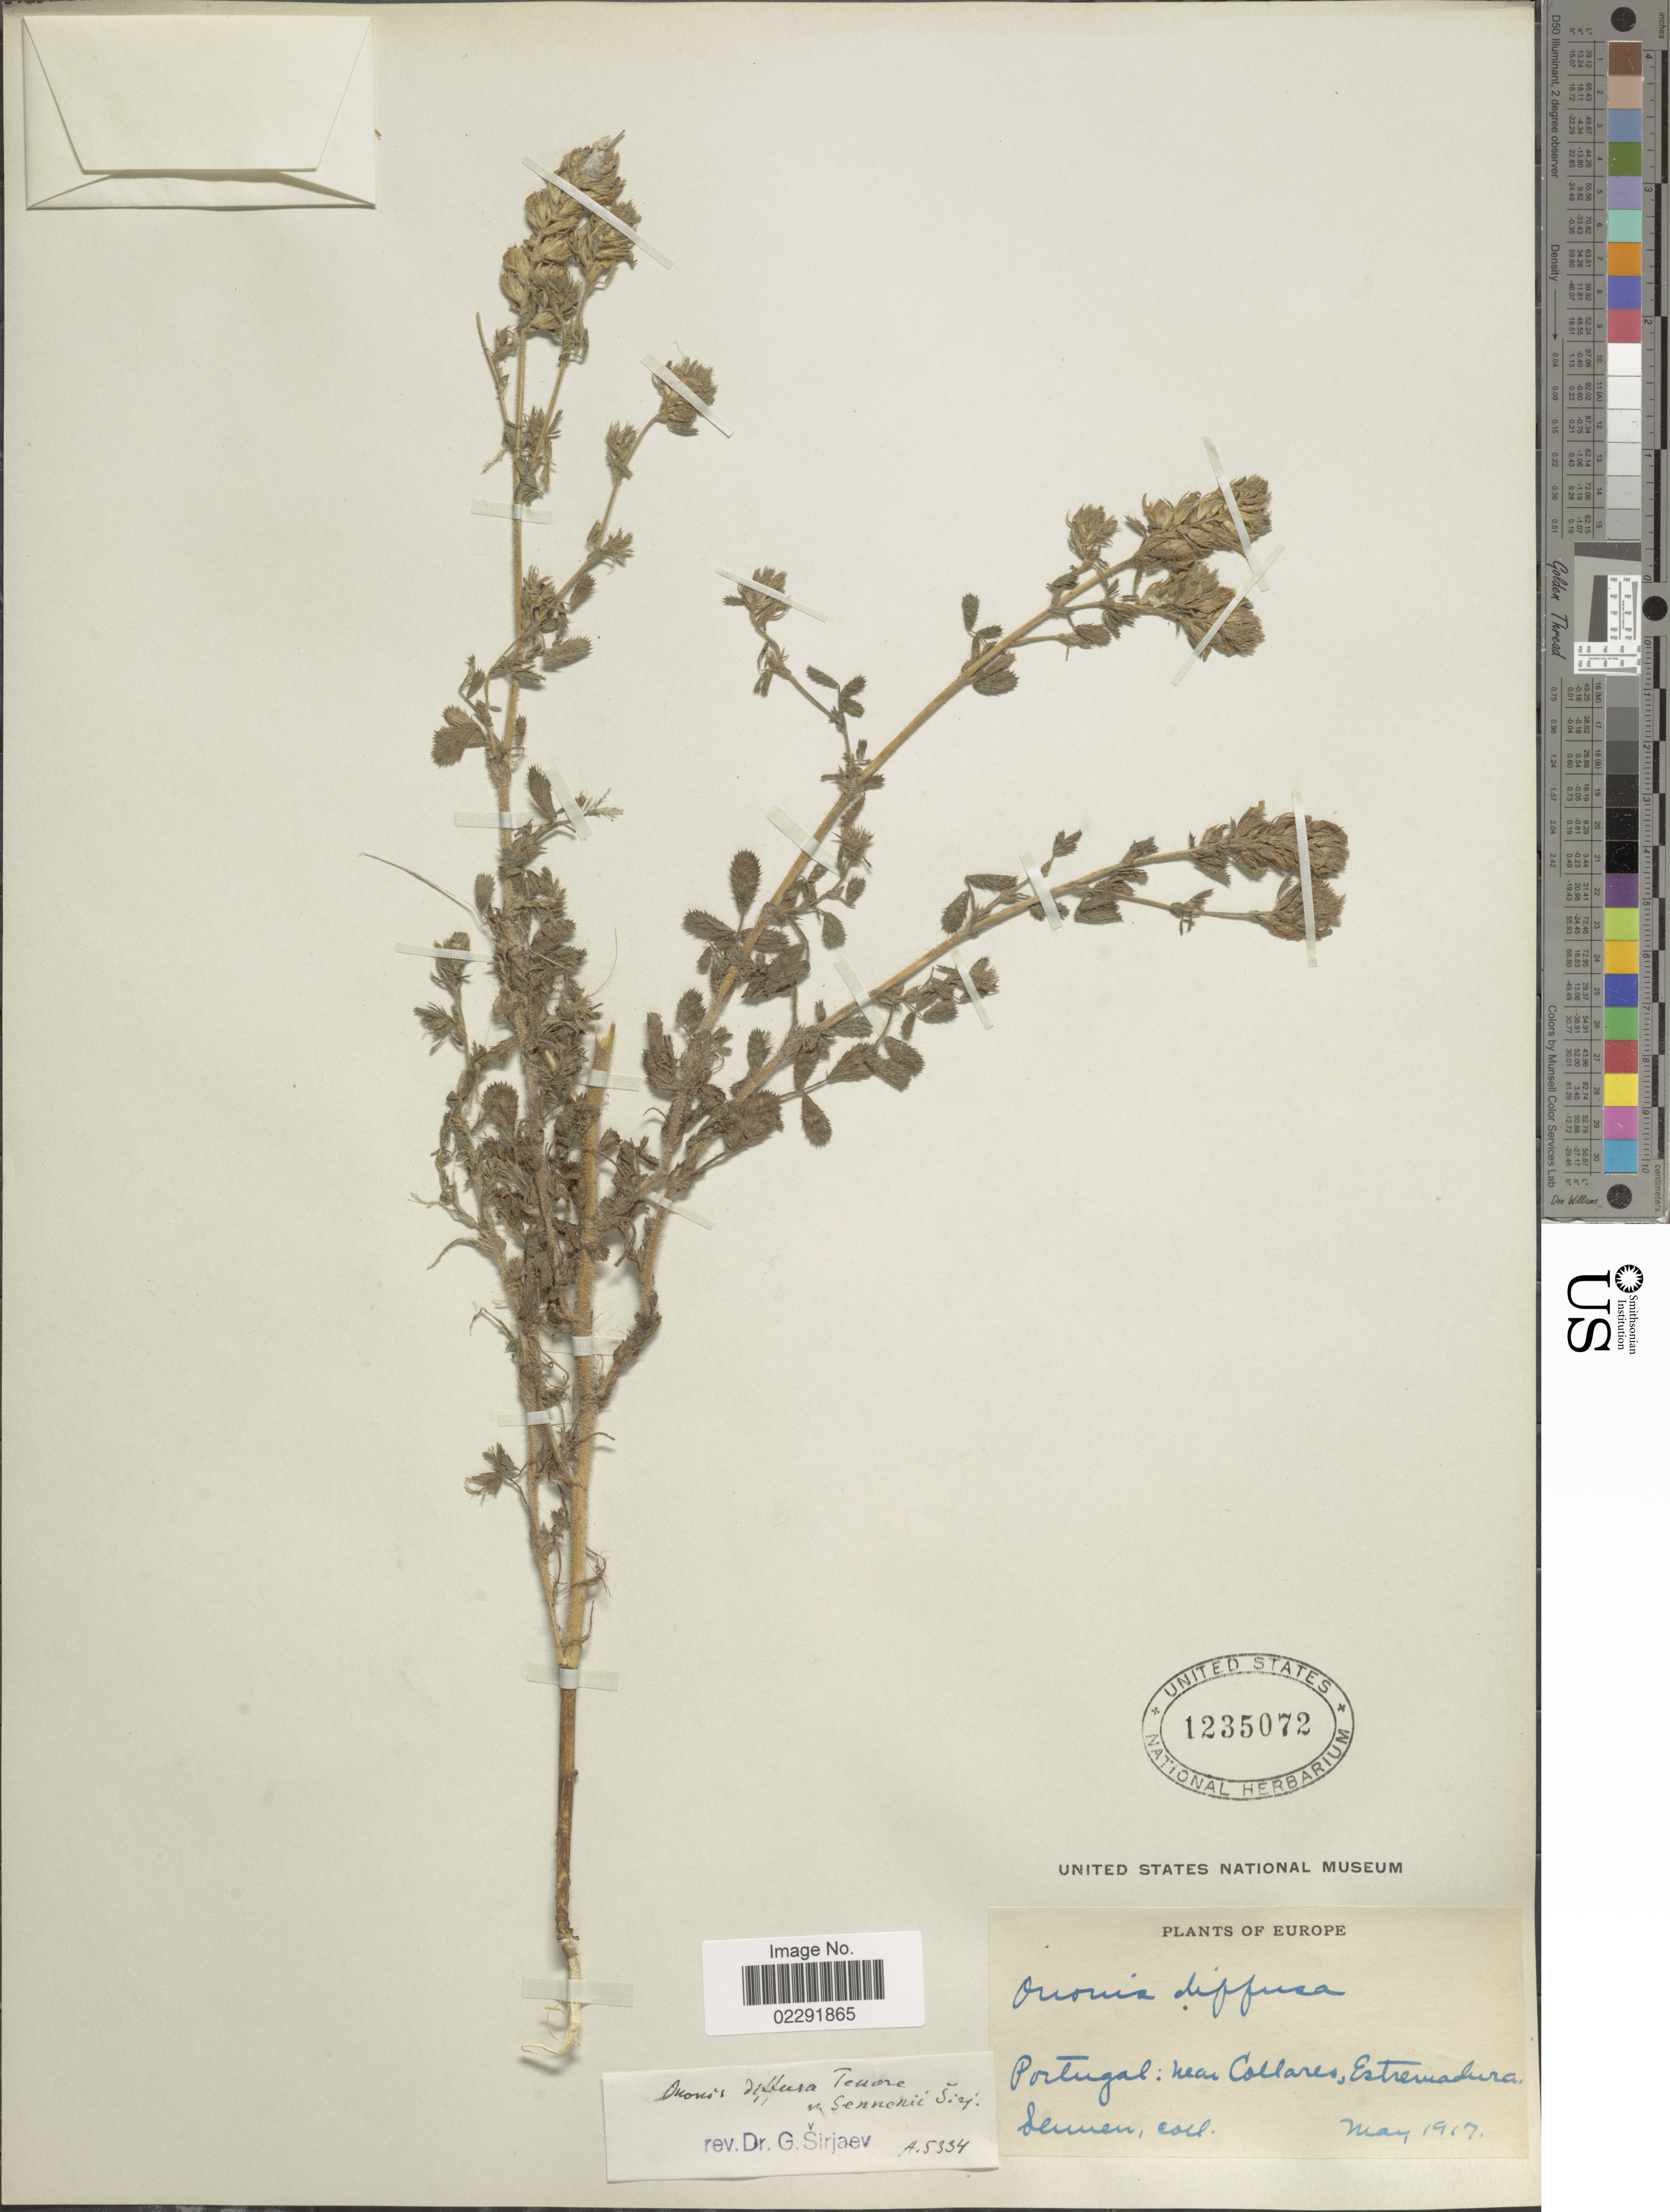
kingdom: Plantae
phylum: Tracheophyta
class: Magnoliopsida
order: Fabales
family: Fabaceae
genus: Ononis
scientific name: Ononis diffusa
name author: Ten.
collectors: E. Sennen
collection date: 1917-05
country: Portugal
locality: Near Collares, Estremadura.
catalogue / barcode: US 1235072